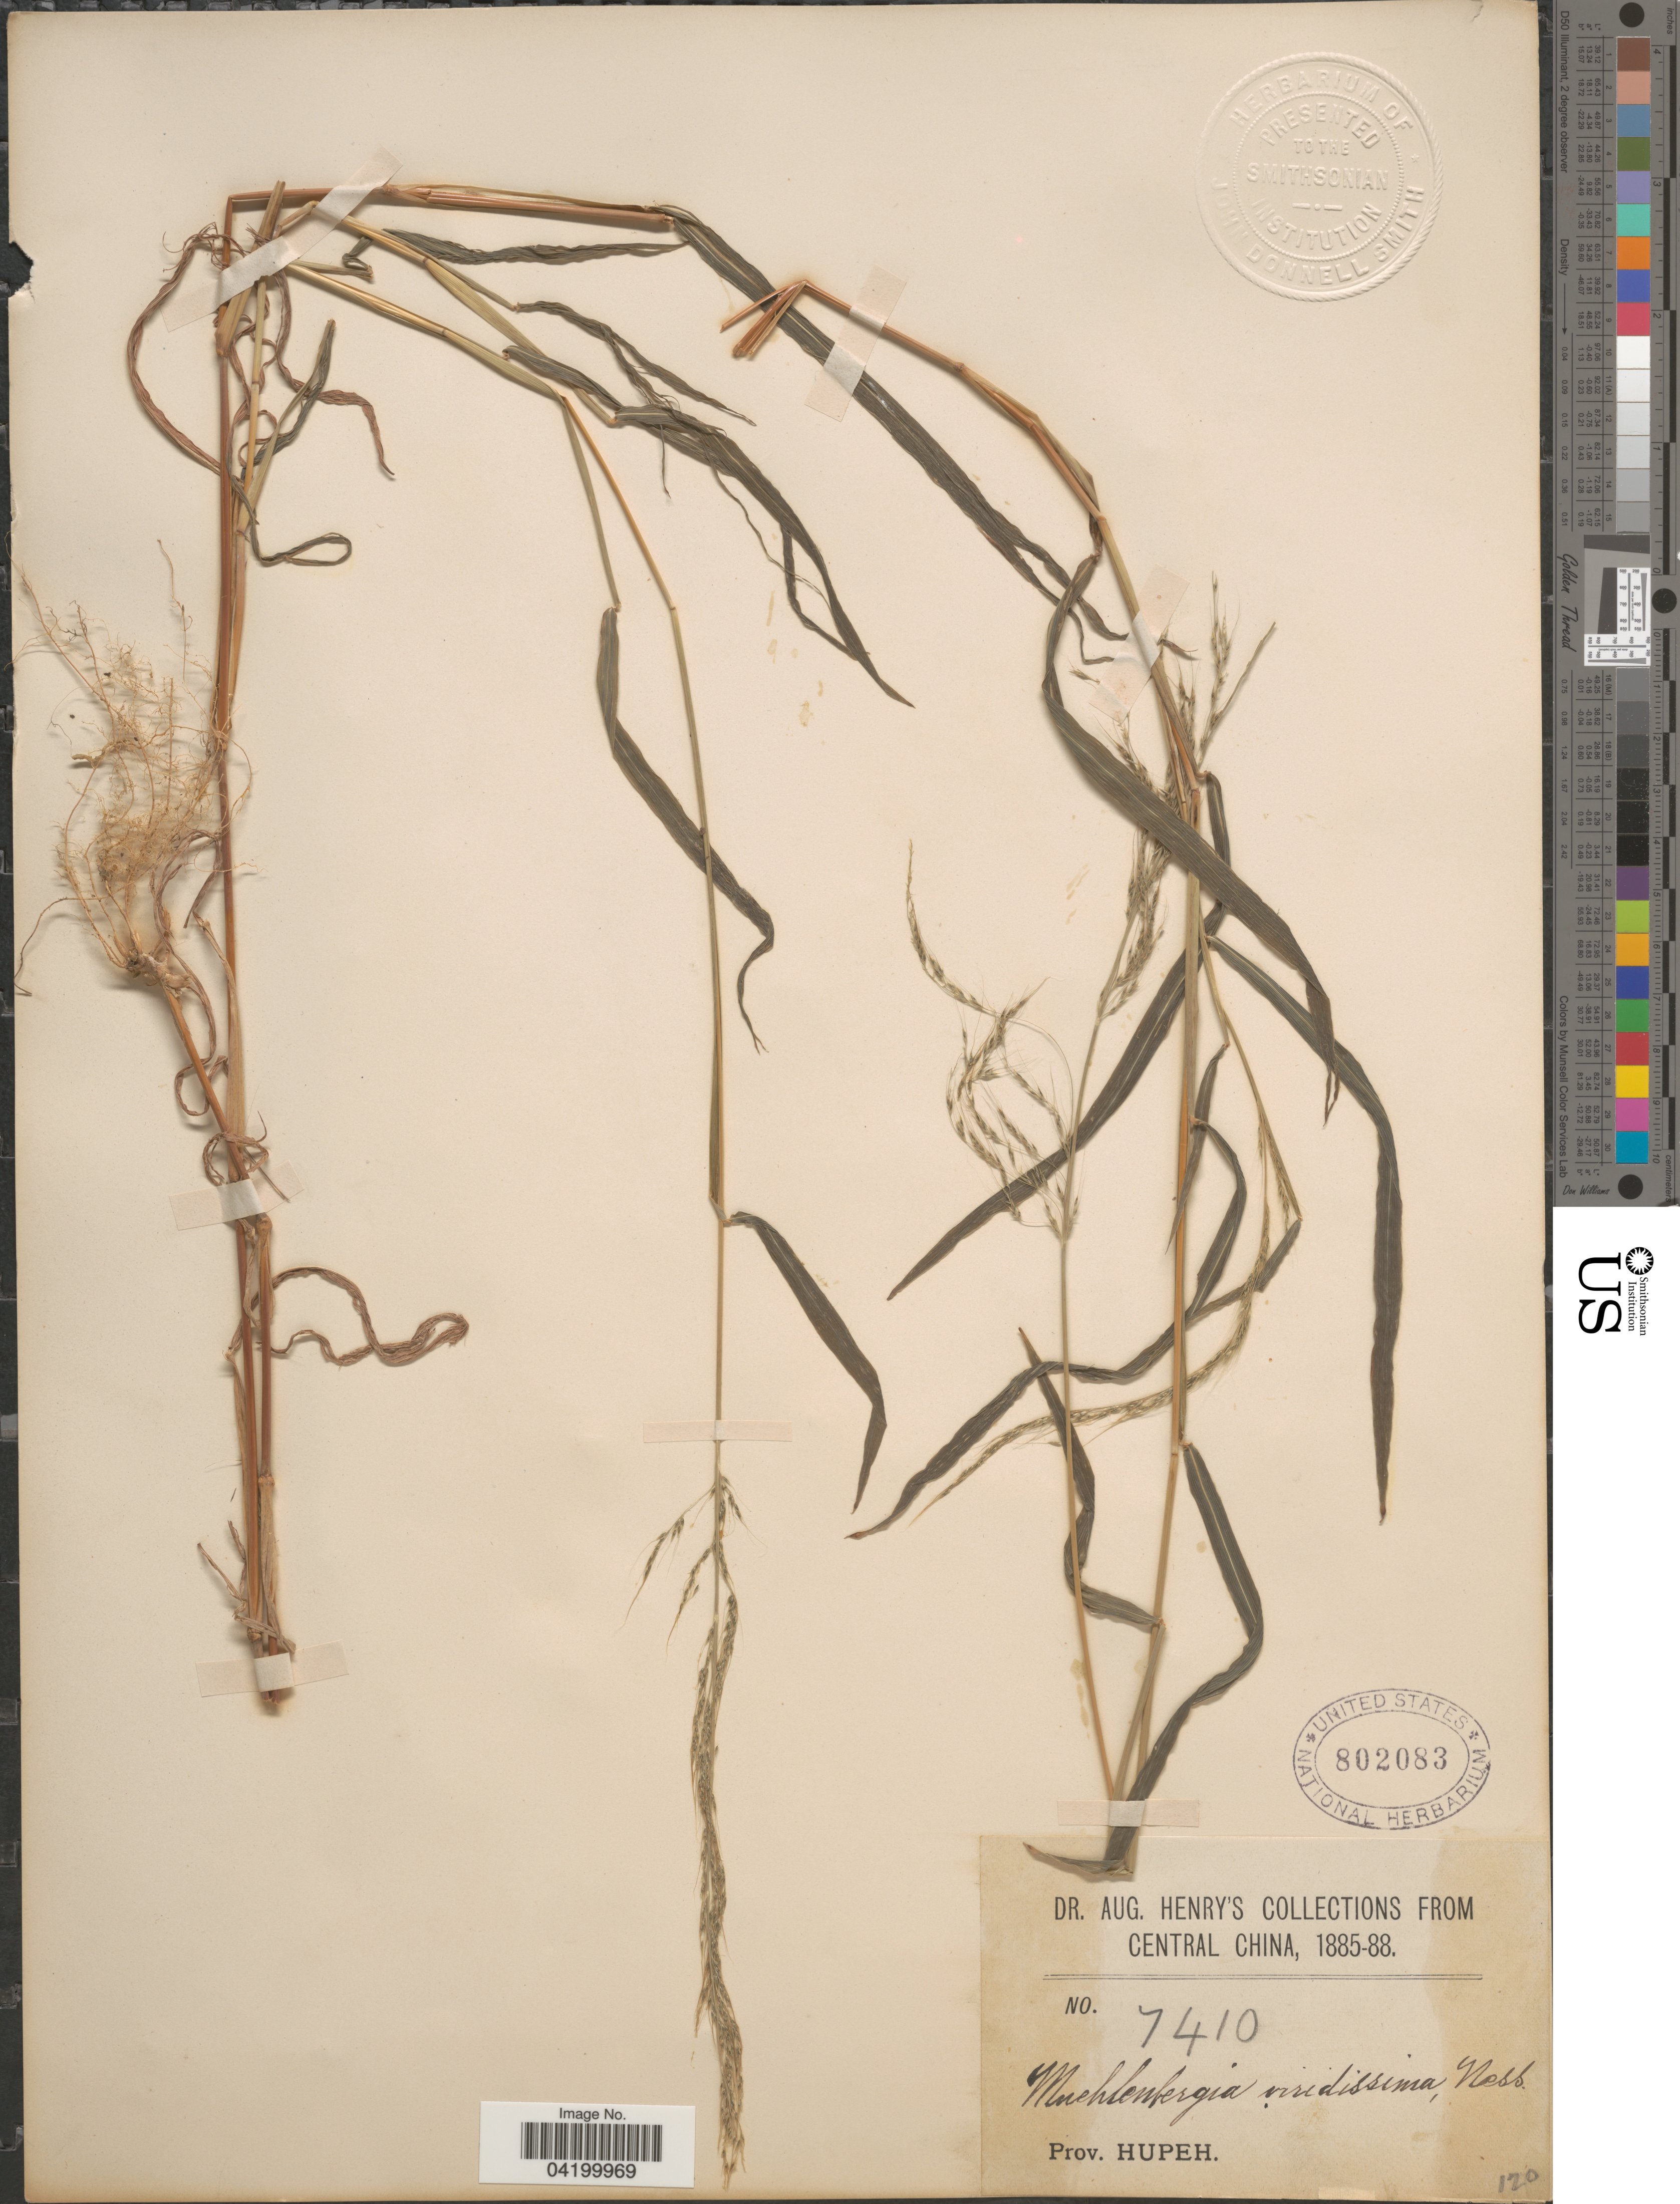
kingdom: Plantae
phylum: Tracheophyta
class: Liliopsida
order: Poales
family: Poaceae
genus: Muhlenbergia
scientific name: Muhlenbergia huegelii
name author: Trin.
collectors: A. Henry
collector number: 7410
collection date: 1885/1888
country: China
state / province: Hubei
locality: Central China. Prov. Hupeh.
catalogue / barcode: US 802083